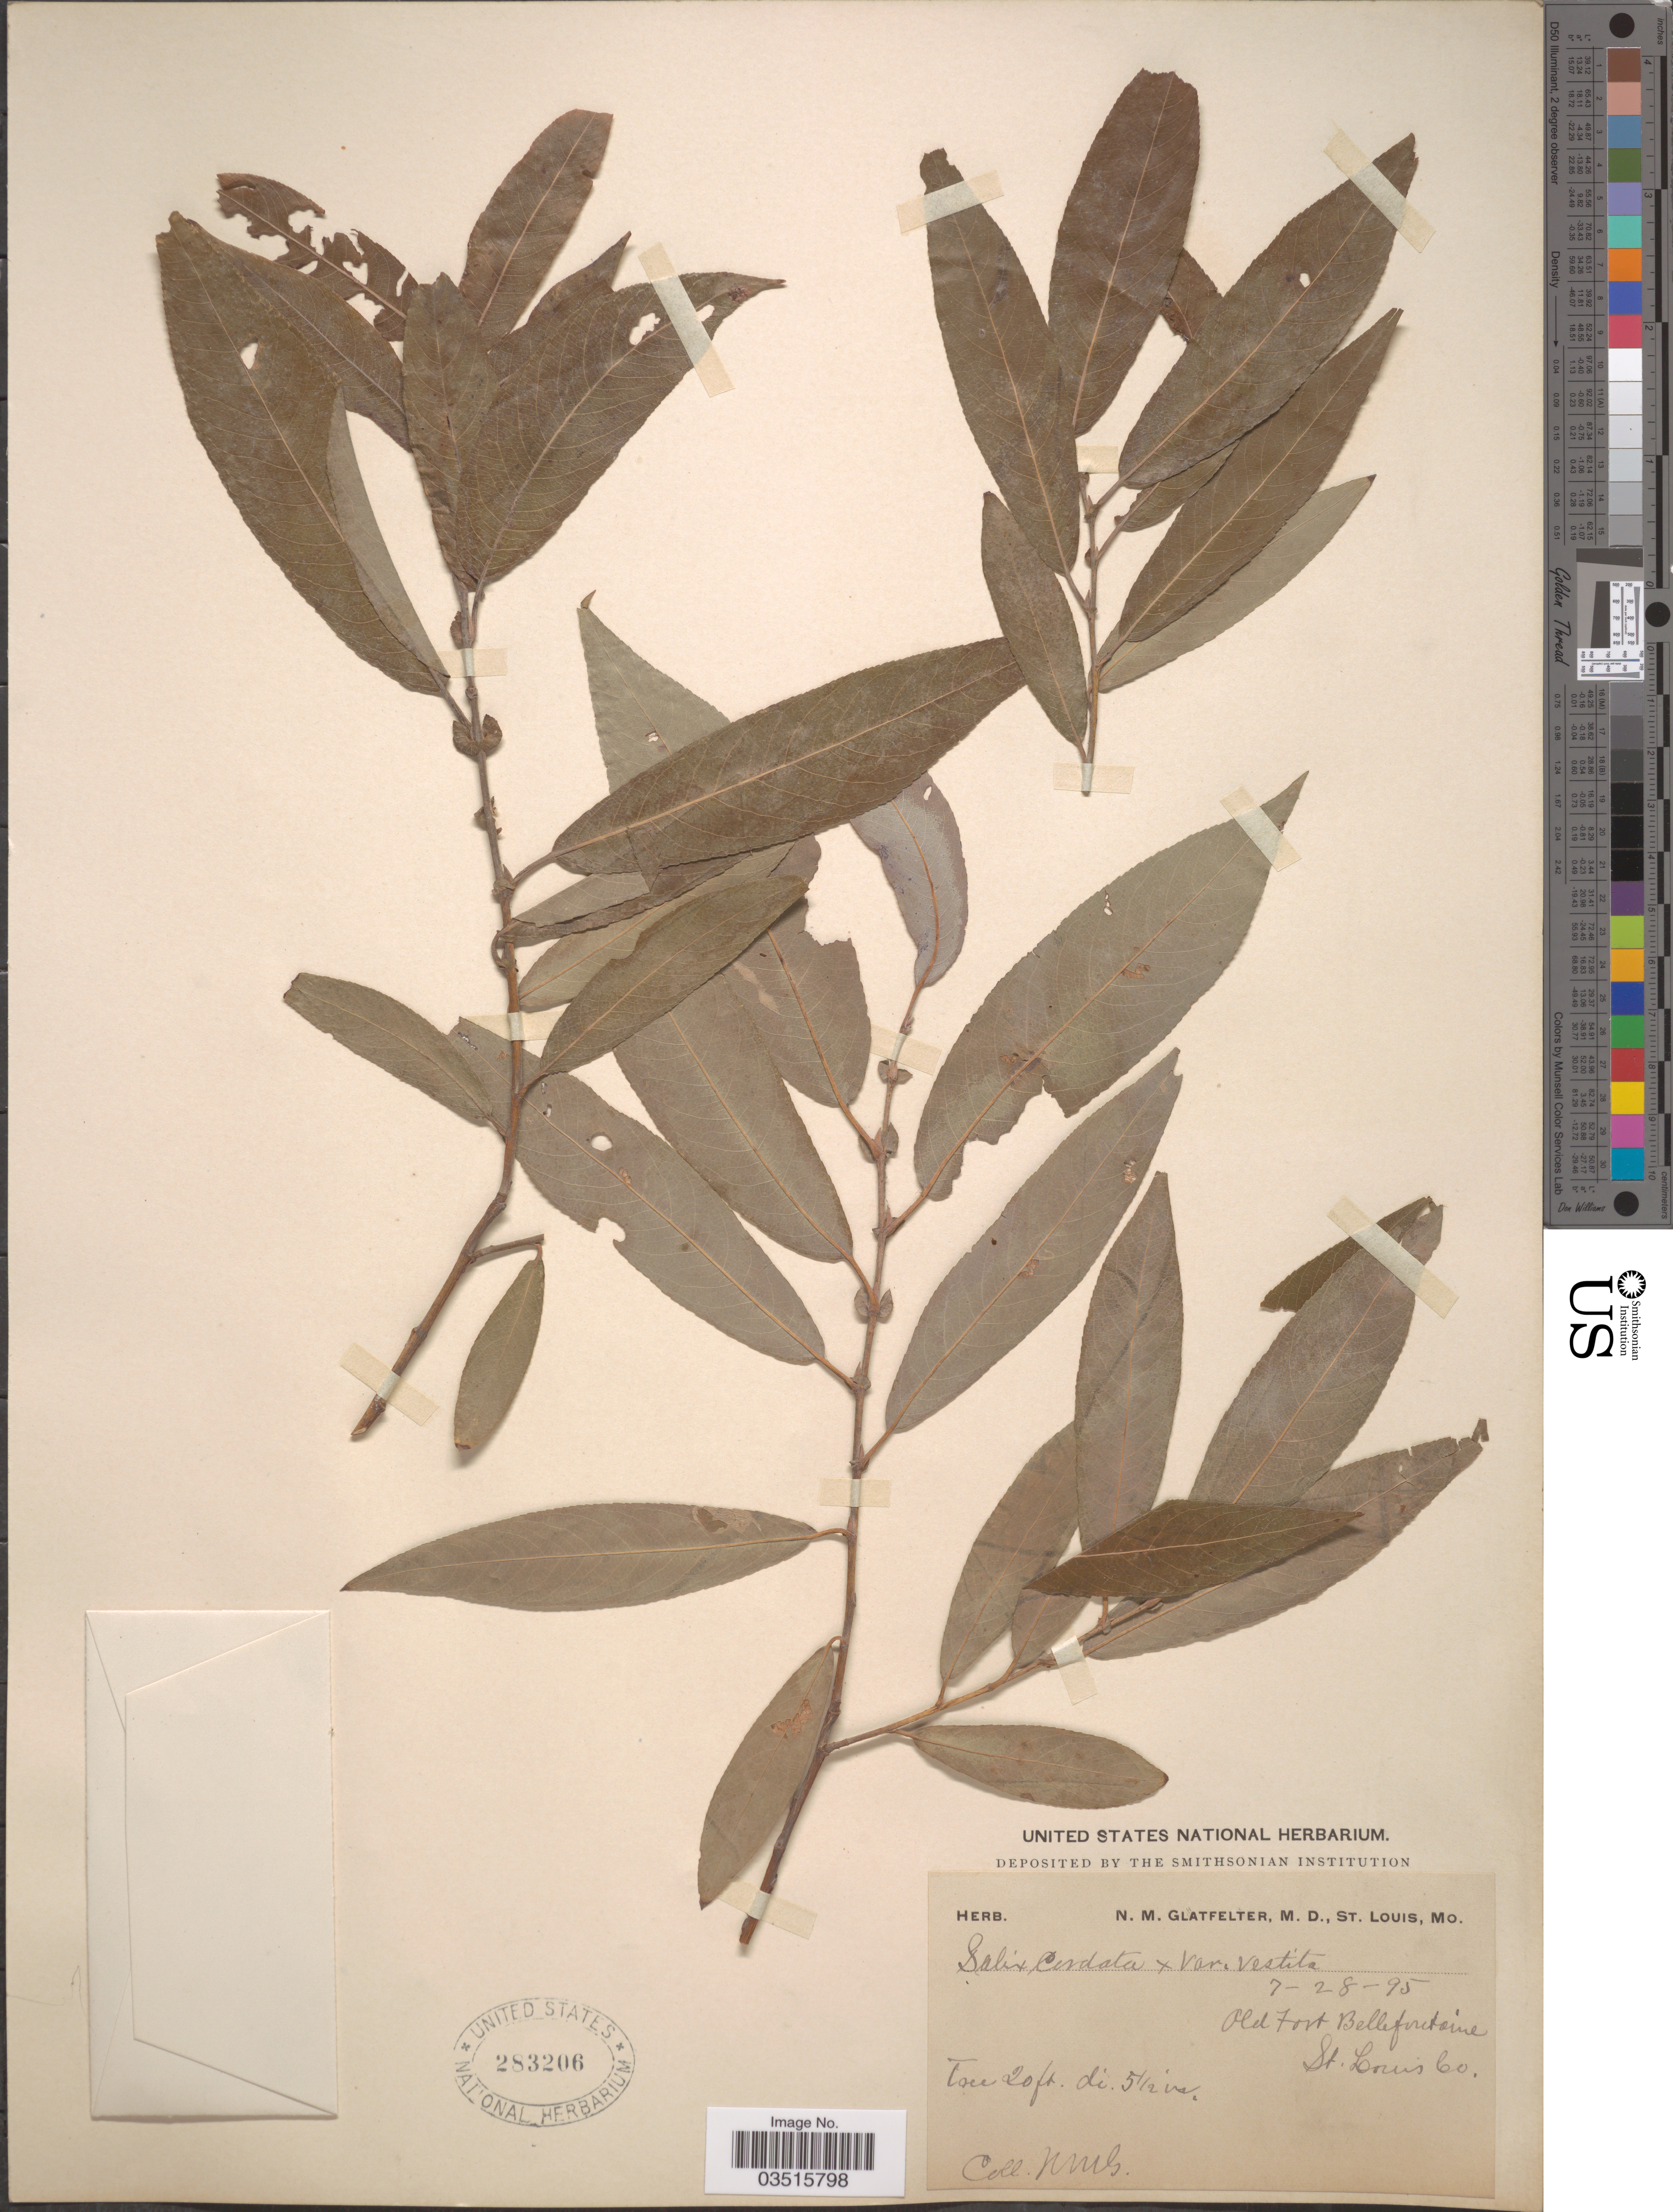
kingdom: Plantae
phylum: Tracheophyta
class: Magnoliopsida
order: Malpighiales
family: Salicaceae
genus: Salix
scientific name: Salix missouriensis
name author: Bebb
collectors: N. M. Glatfelter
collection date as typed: Transcribed d/m/y: 28/7/95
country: United States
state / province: Missouri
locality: Old Fort Bellefontaine. St. Louis Co.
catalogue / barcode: US 283206